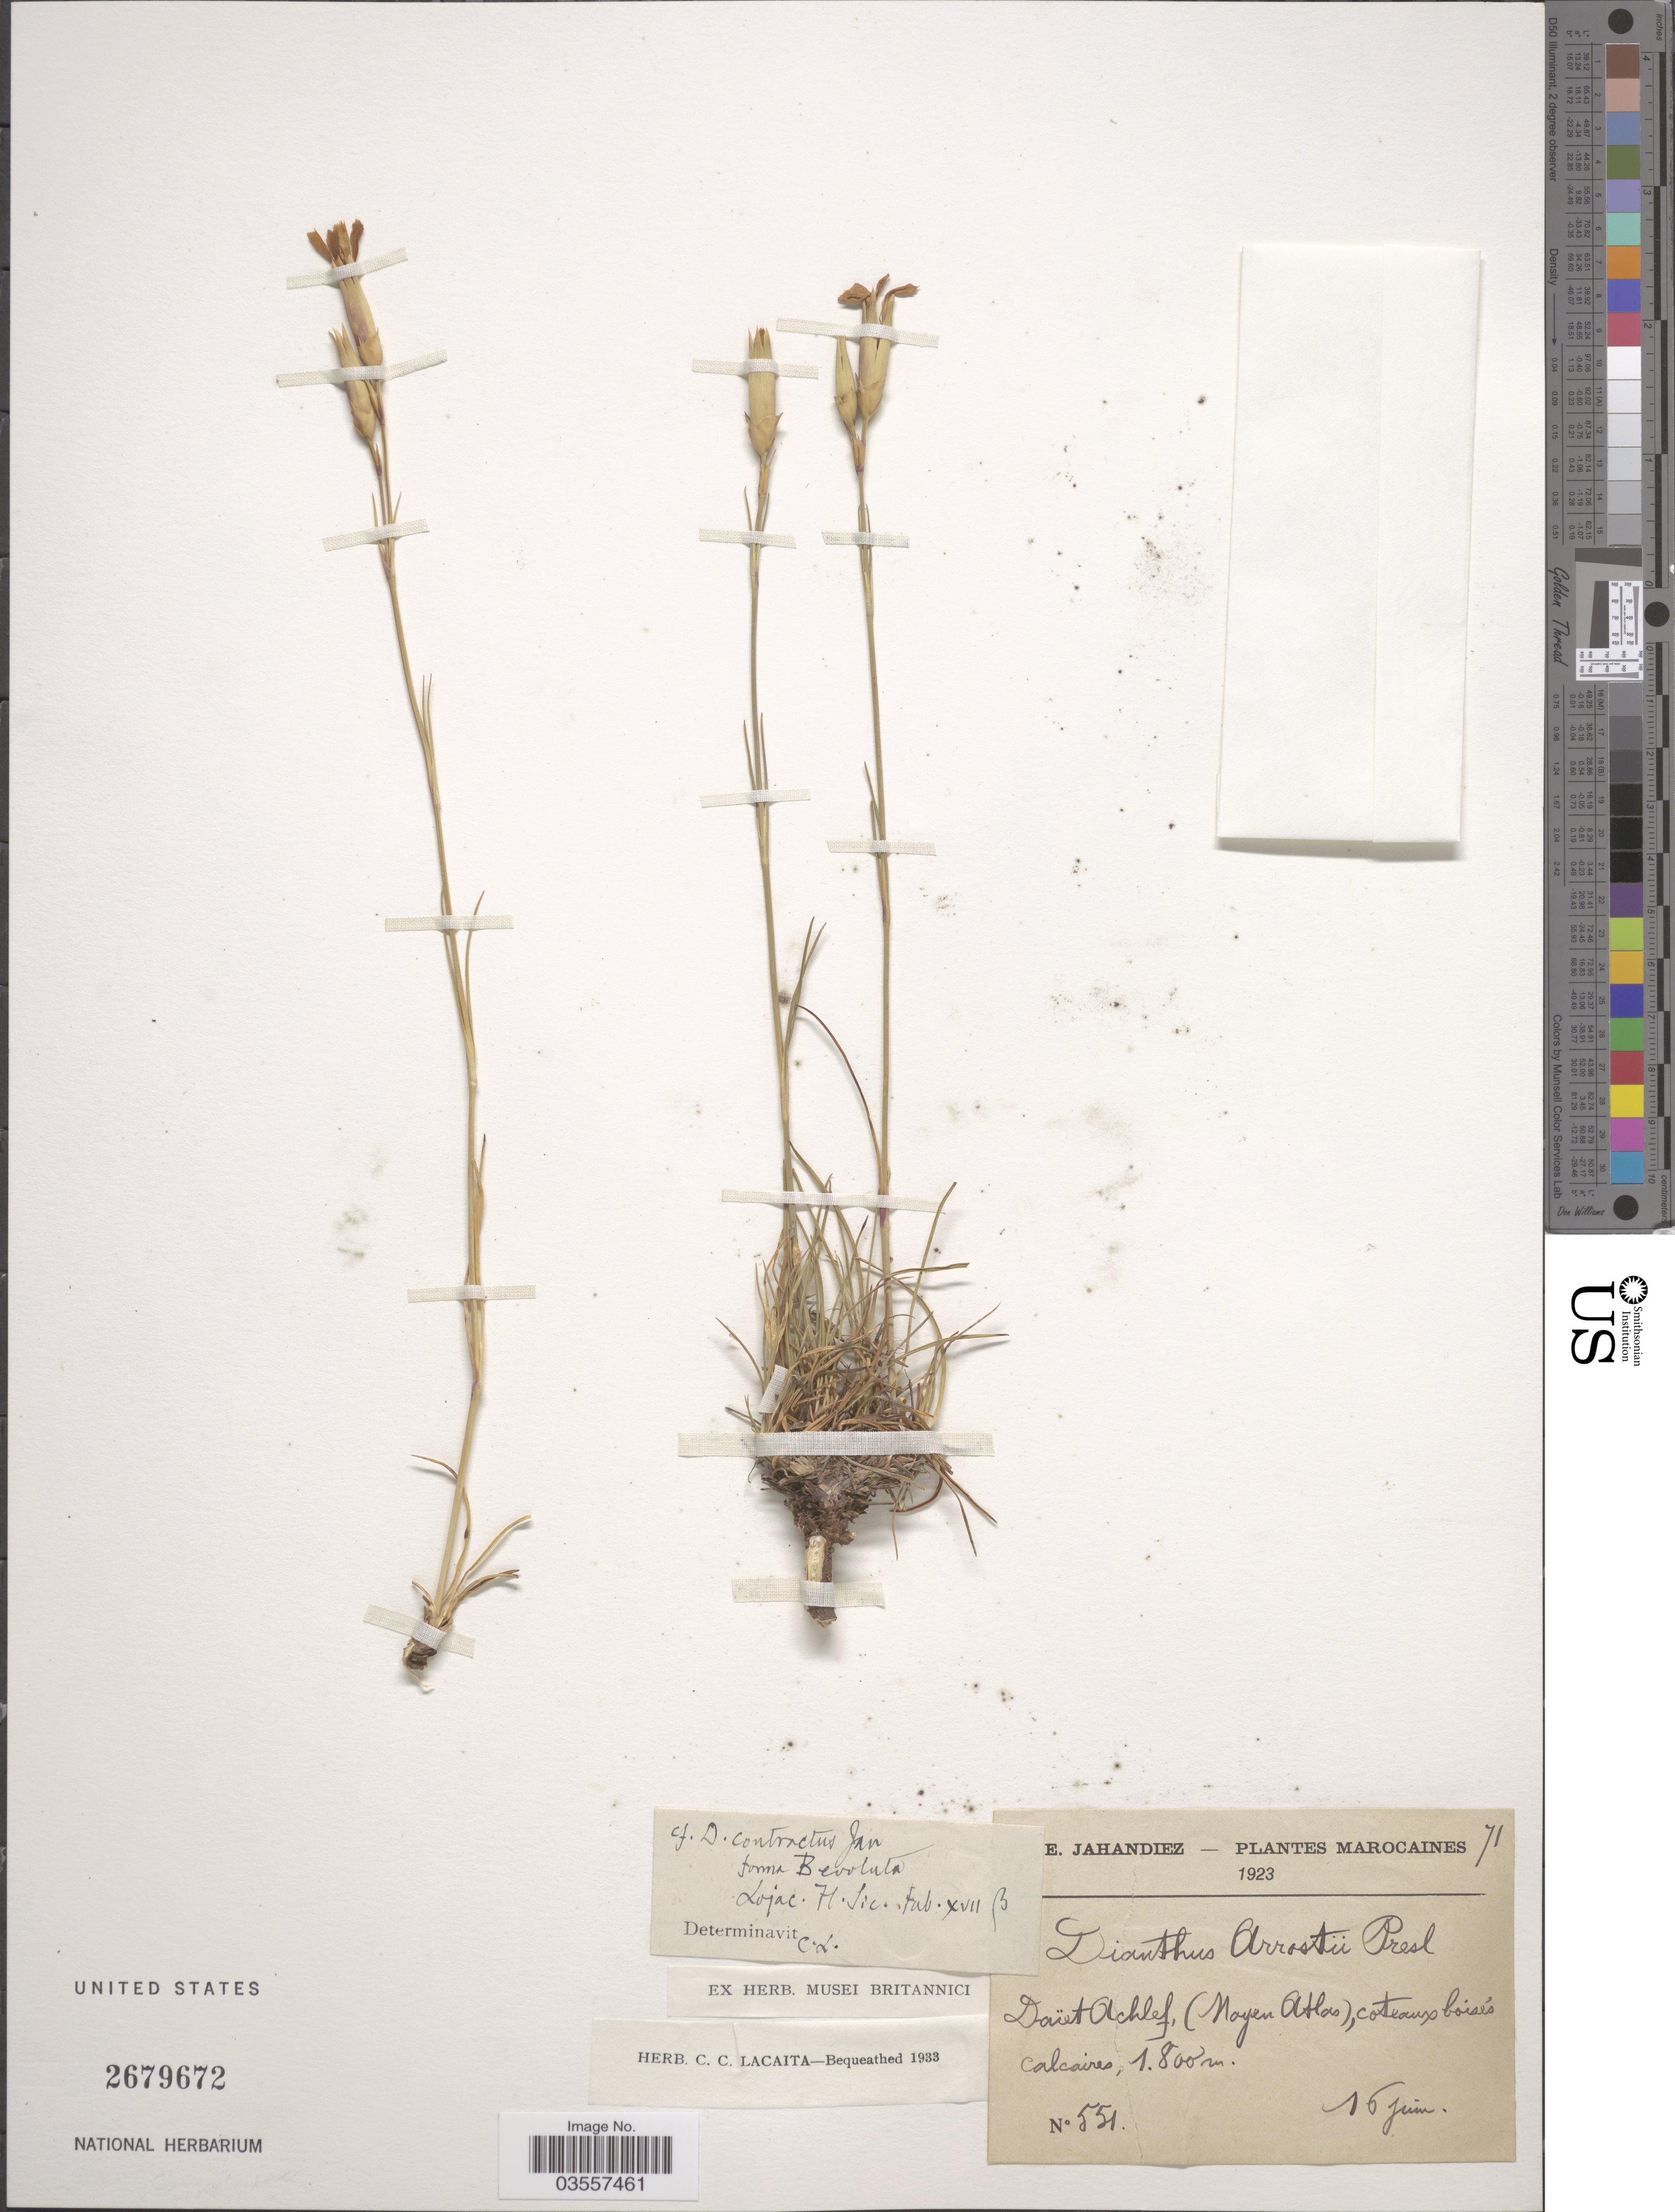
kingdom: Plantae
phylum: Tracheophyta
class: Magnoliopsida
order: Caryophyllales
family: Caryophyllaceae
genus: Dianthus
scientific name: Dianthus arrosti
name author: C. Presl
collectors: É. Jahandiez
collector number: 551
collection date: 1923-06-16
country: Morocco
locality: Daïiet Achlef, (Noyen Atlas), cotreaux boisés calcaires.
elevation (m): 1800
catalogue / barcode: US 2679672